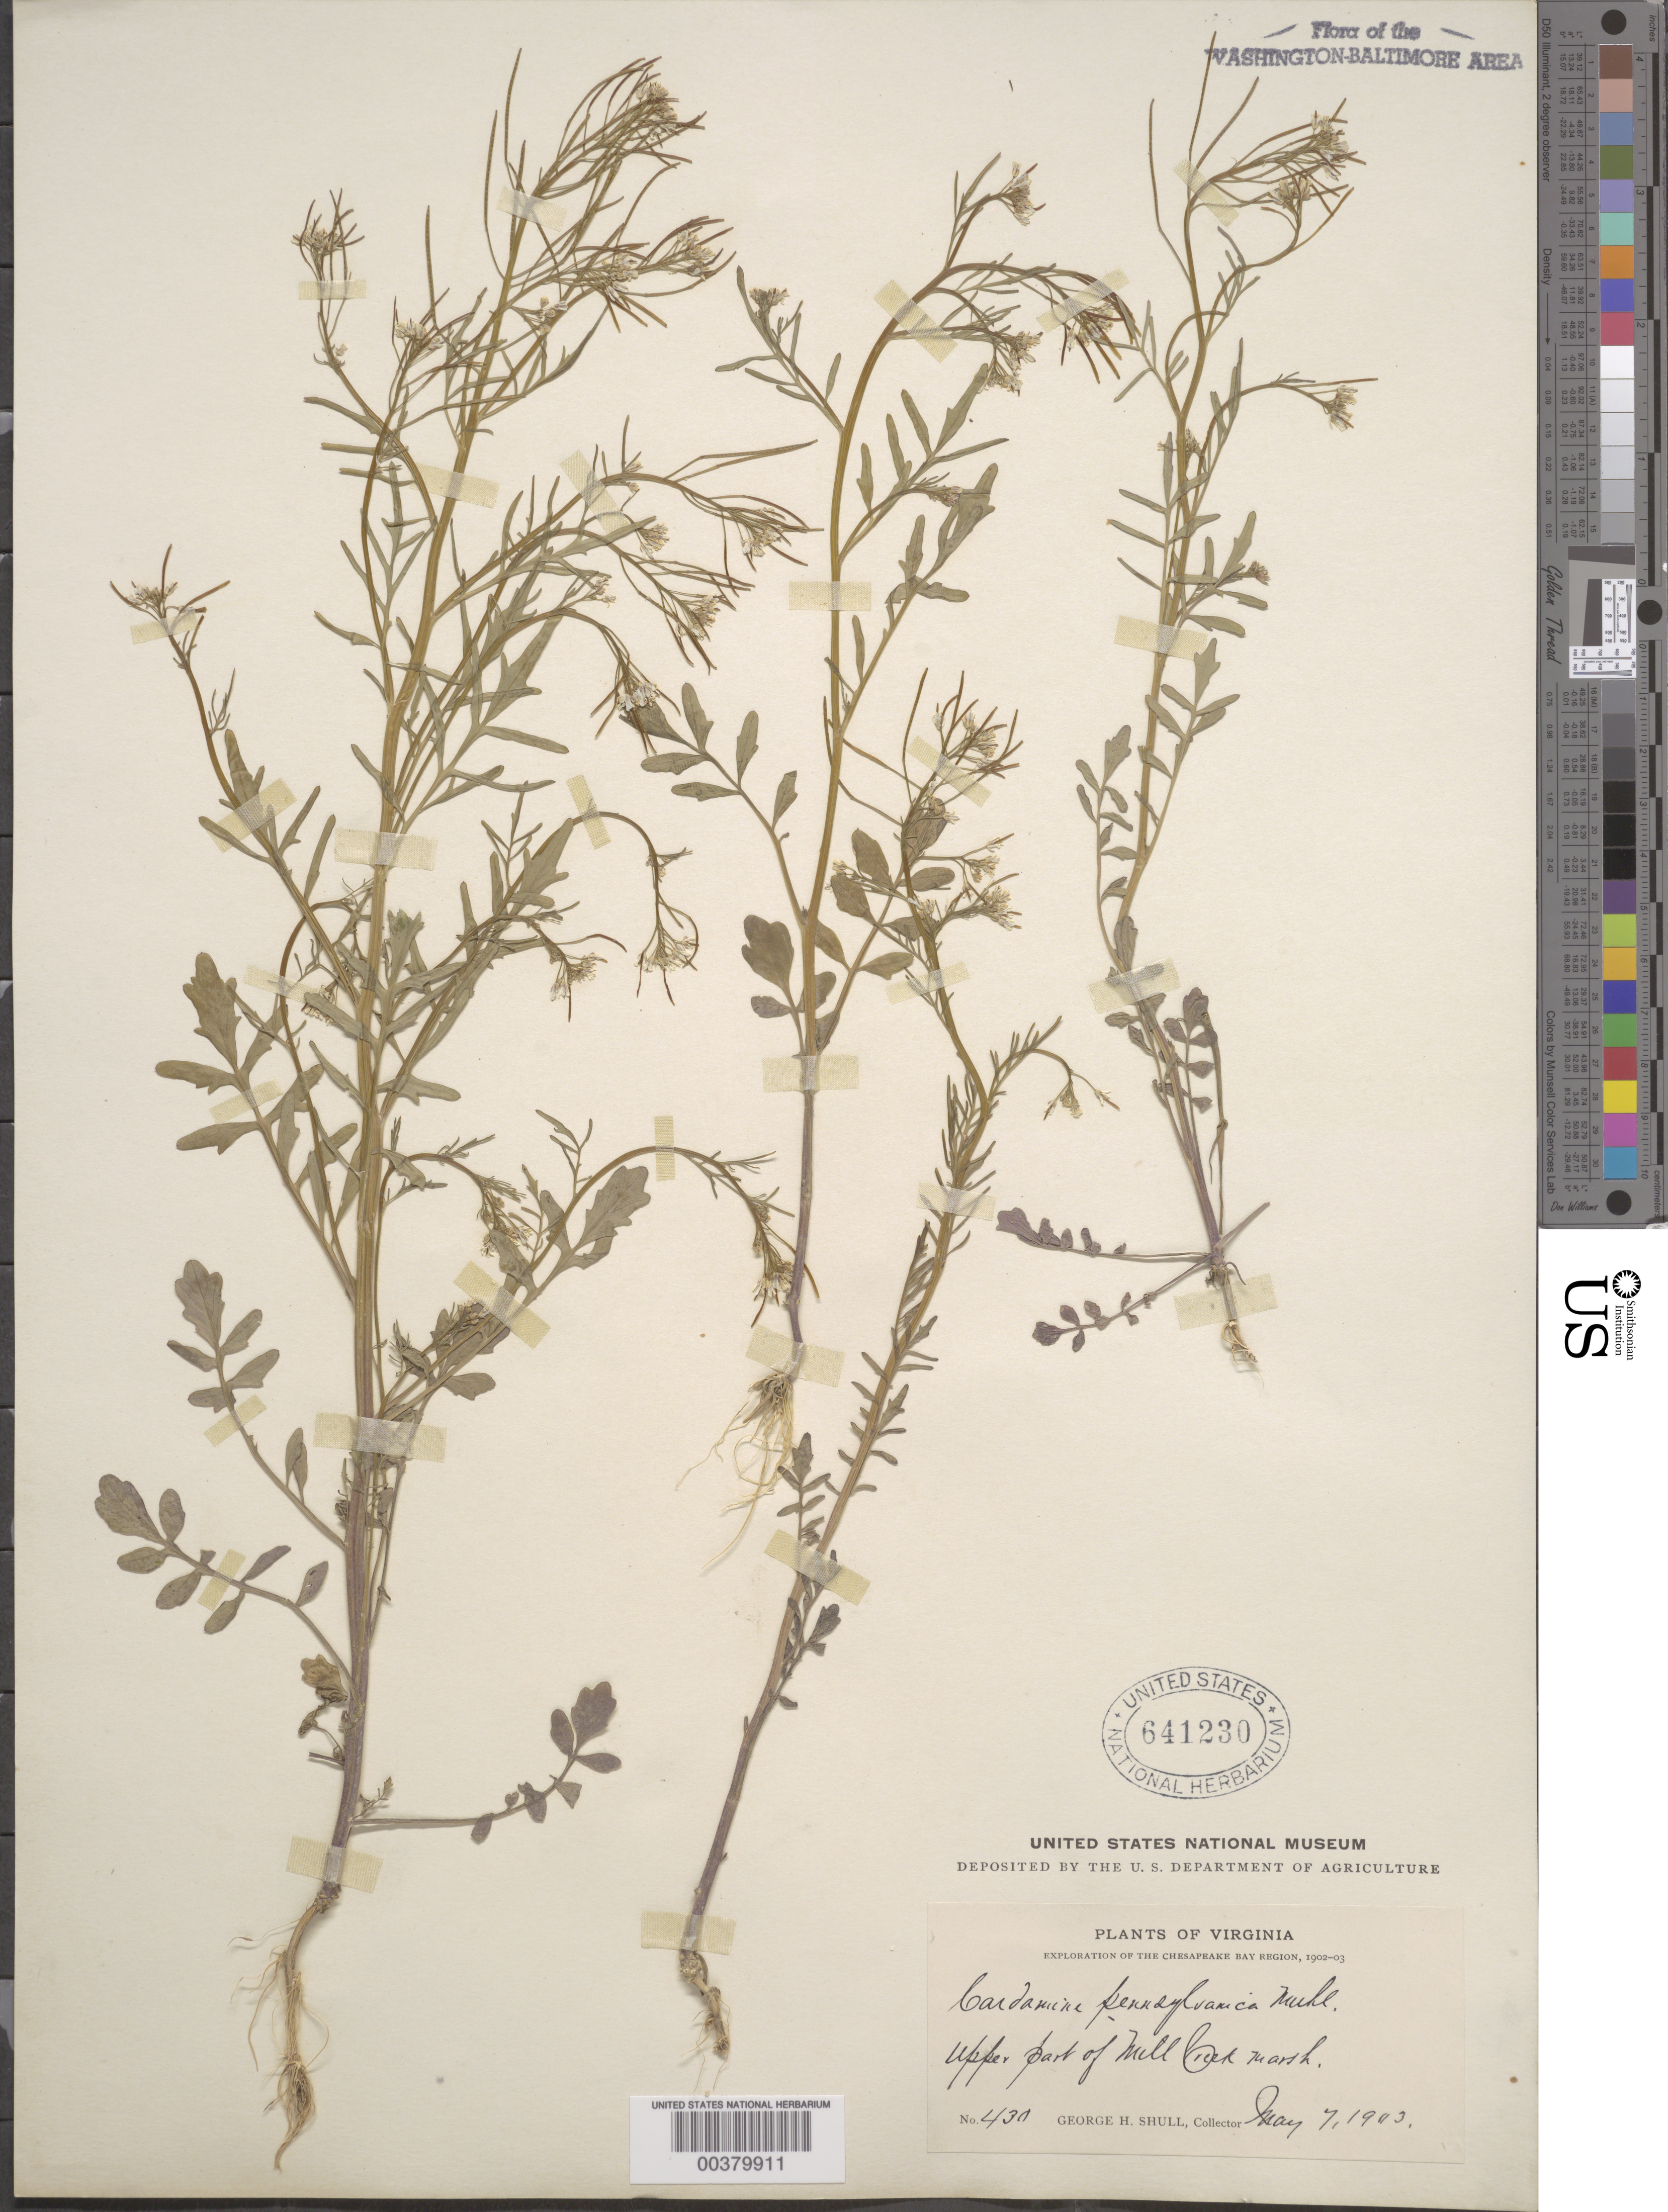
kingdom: Plantae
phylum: Tracheophyta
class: Magnoliopsida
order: Brassicales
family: Brassicaceae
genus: Cardamine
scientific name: Cardamine pensylvanica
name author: Muhl. ex Willd.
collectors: G. H. Shull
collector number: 430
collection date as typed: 07 May 1903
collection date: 1903-05-07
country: United States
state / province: Virginia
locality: Mill Creek Marsh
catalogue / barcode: US 641230